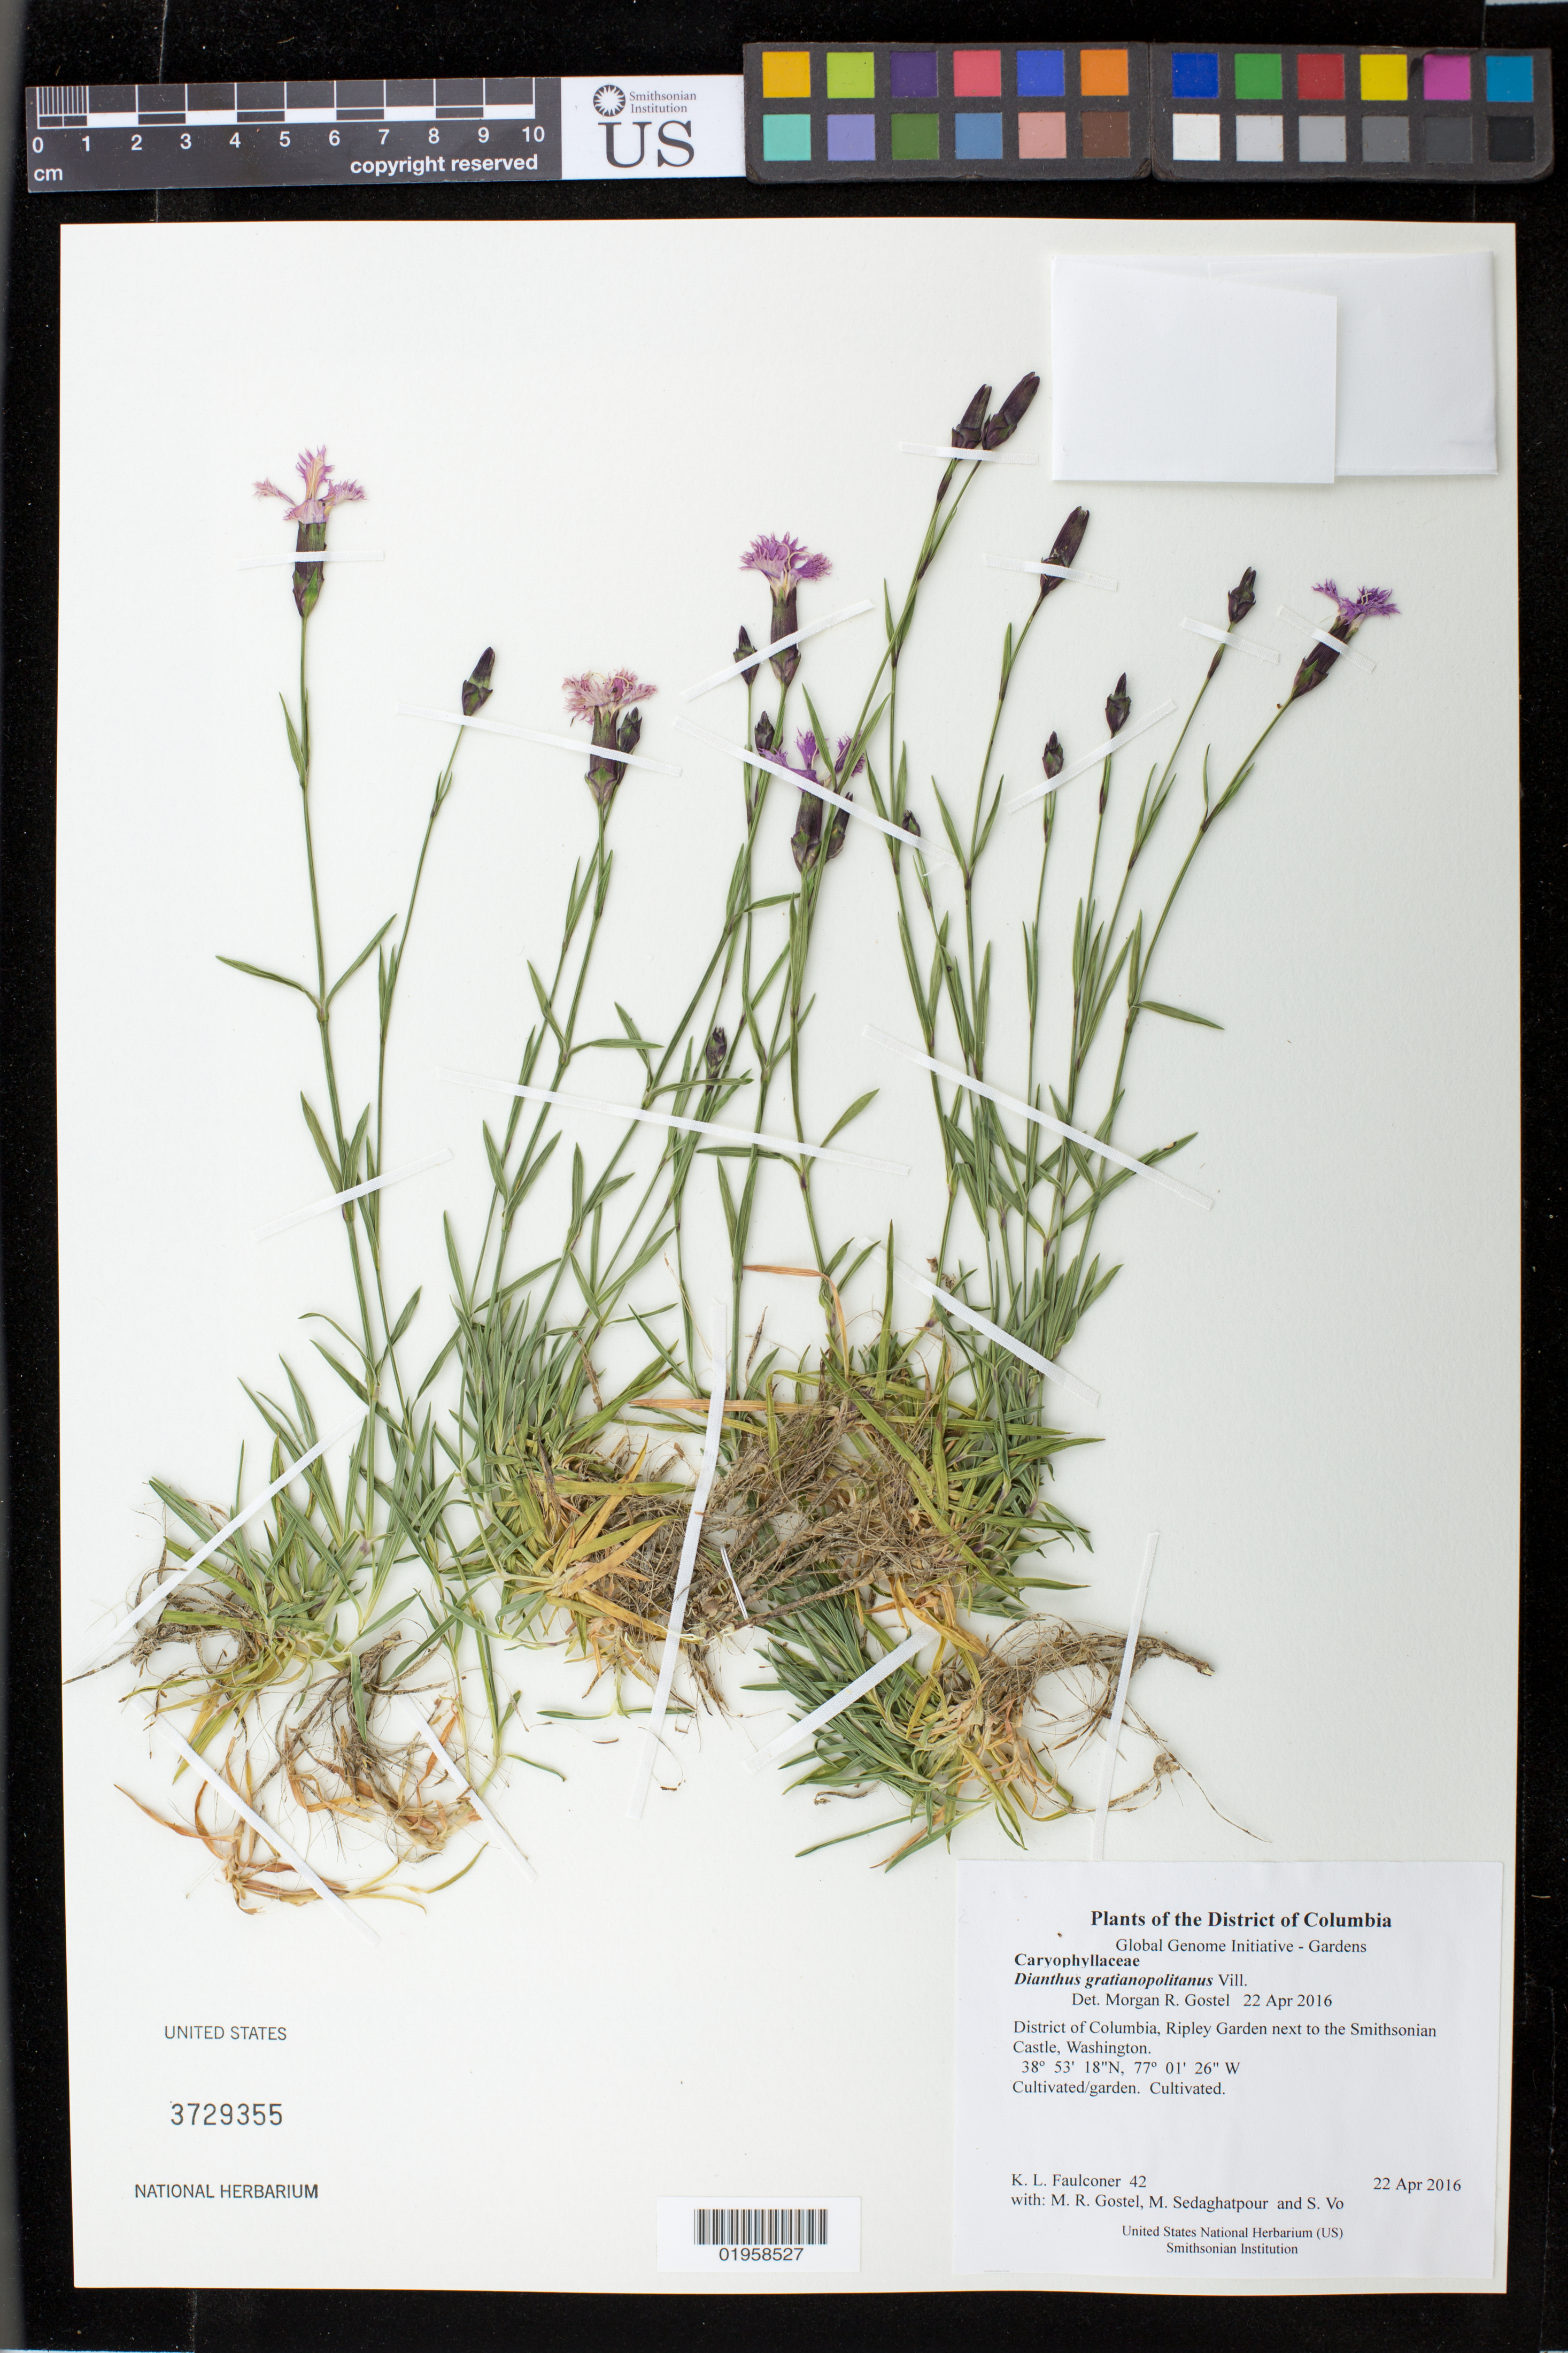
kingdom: Plantae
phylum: Tracheophyta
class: Magnoliopsida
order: Caryophyllales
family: Caryophyllaceae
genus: Dianthus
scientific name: Dianthus gratianopolitanus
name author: Vill.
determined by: Gostel, Morgan R., (BRIT), Botanical Research Institute of Texas (UNITED STATES)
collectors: K. L. Faulconer, M. R. Gostel, M. Sedaghatpour & S. Vo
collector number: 42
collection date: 2016-04-22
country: United States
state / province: District of Columbia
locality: Ripley Garden next to the Smithsonian Castle, Washington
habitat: Cultivated/garden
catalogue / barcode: US 3739355